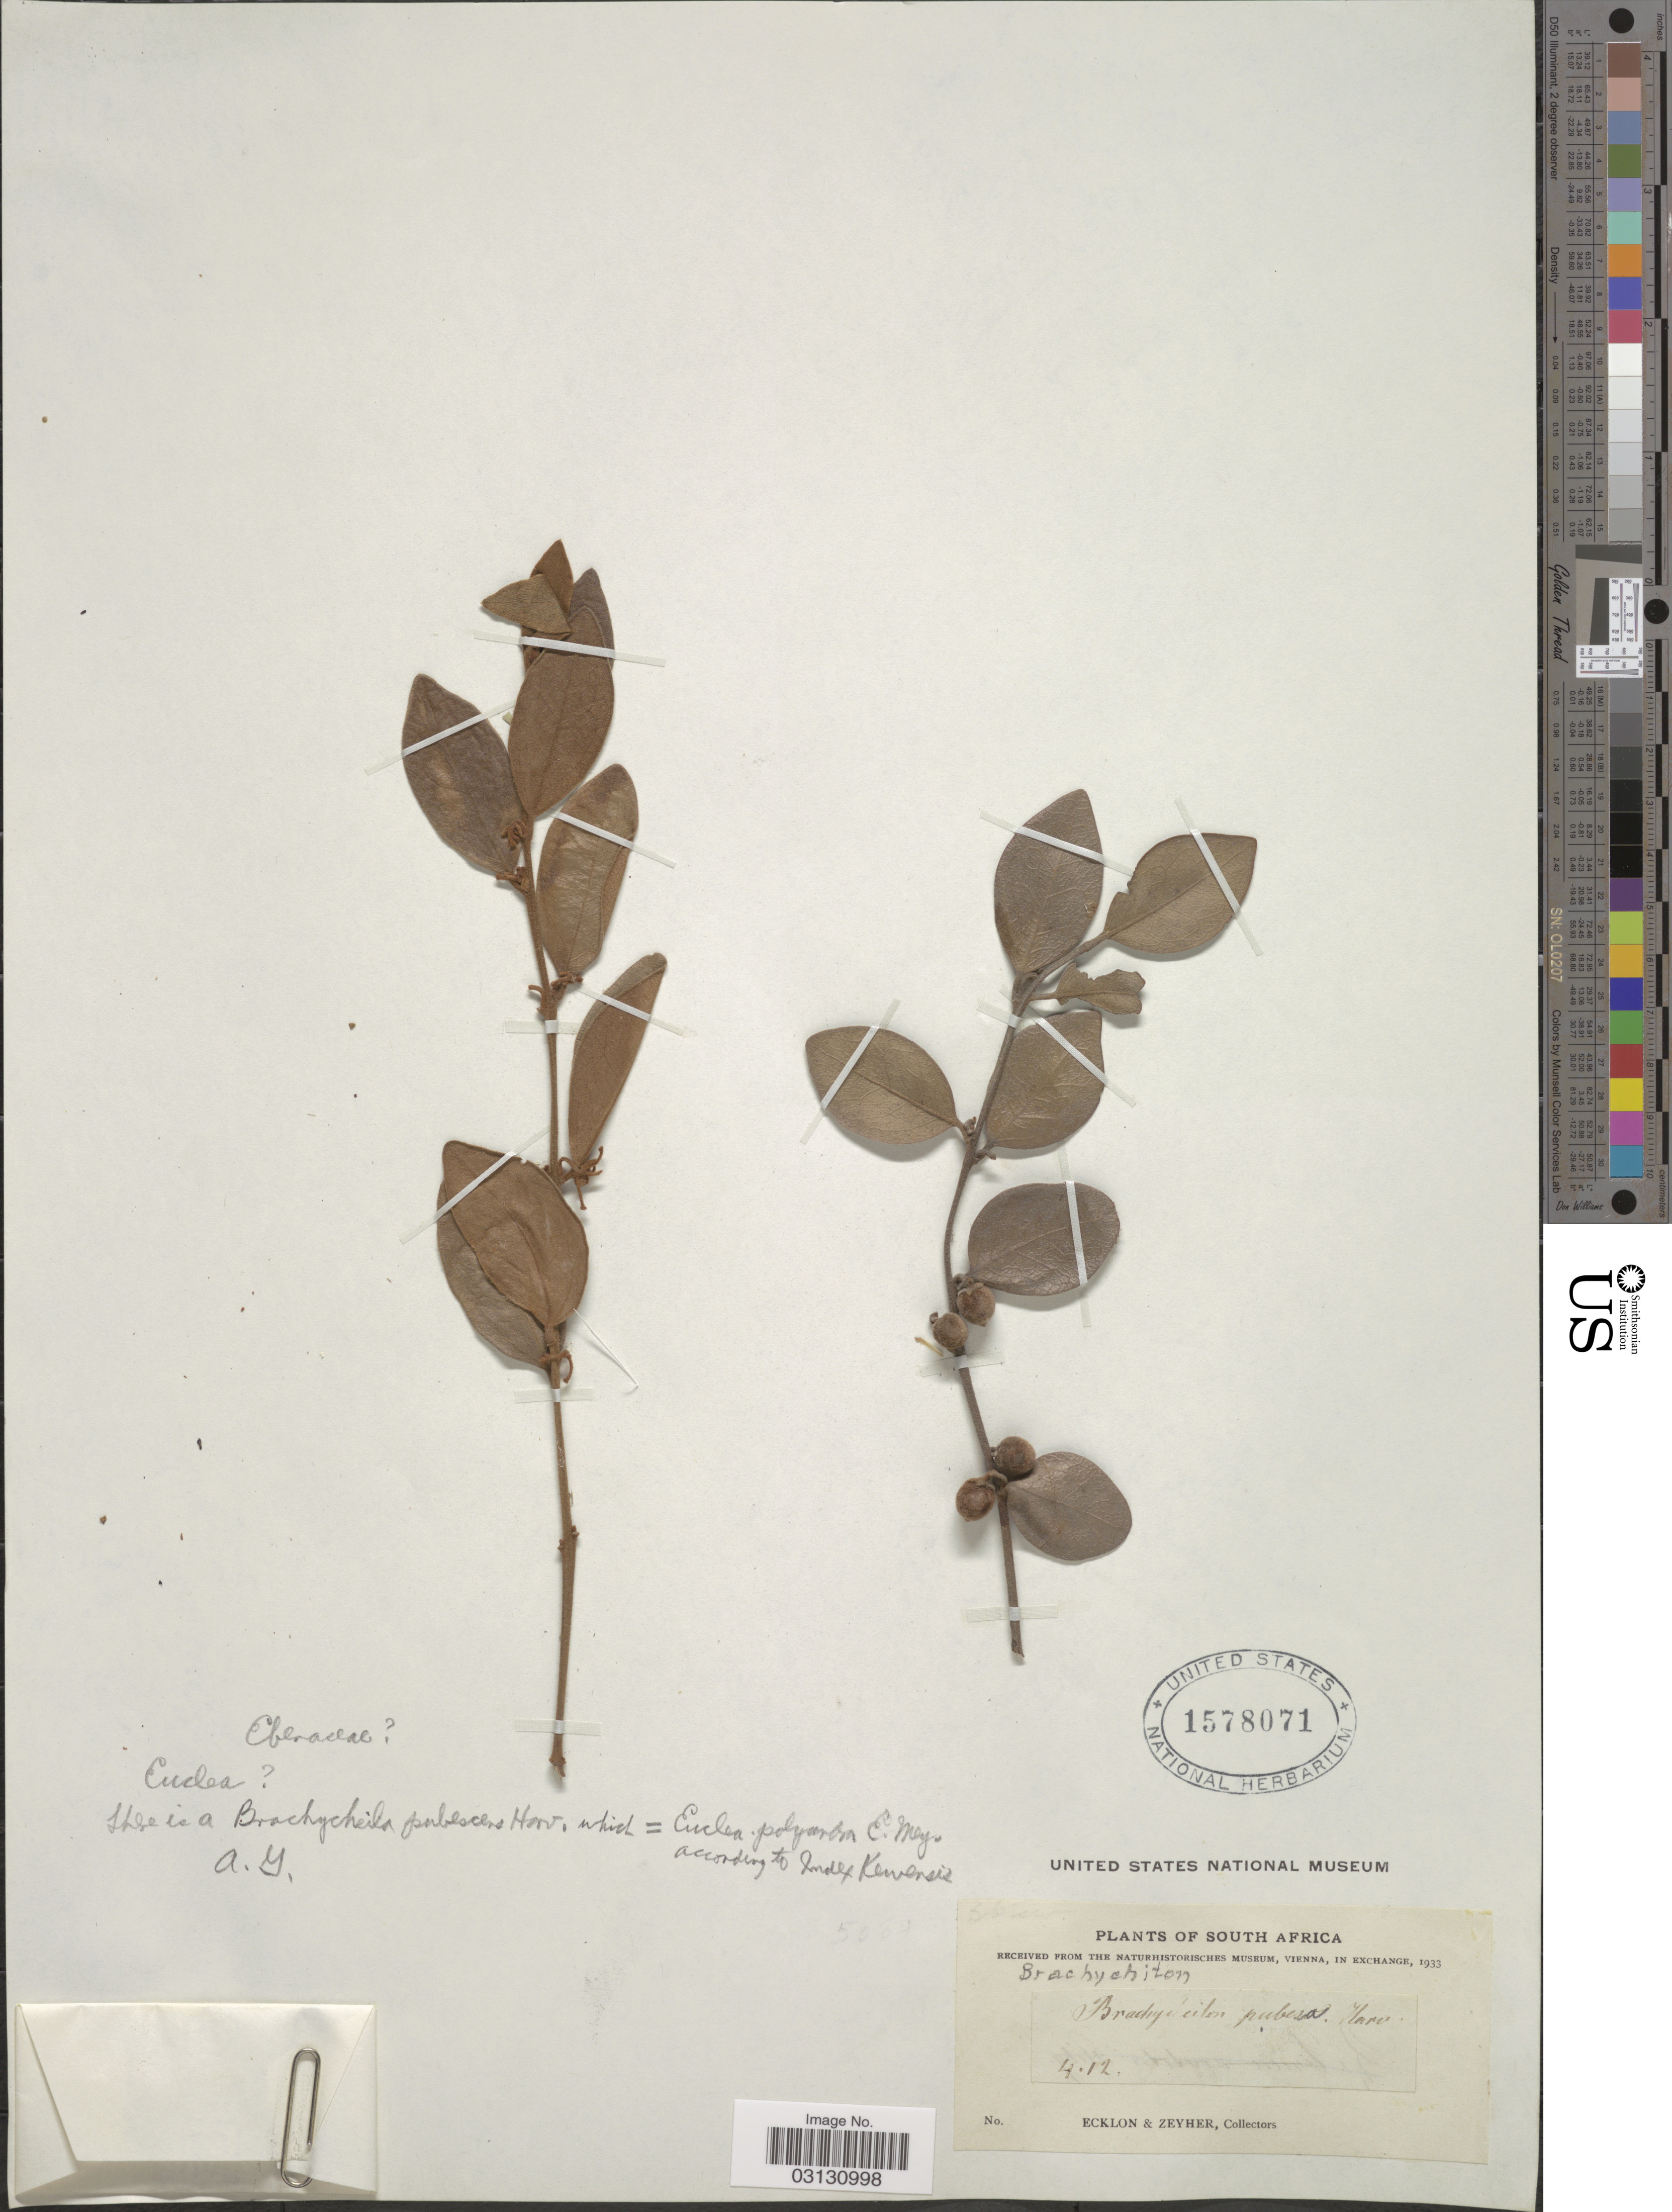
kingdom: Plantae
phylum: Tracheophyta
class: Magnoliopsida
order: Ericales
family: Ebenaceae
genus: Euclea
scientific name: Euclea polyandra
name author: (L. f. ex) E. Mey. ex Hiern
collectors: -. Ecklon & -. Zeyher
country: South Africa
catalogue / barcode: US 1578071